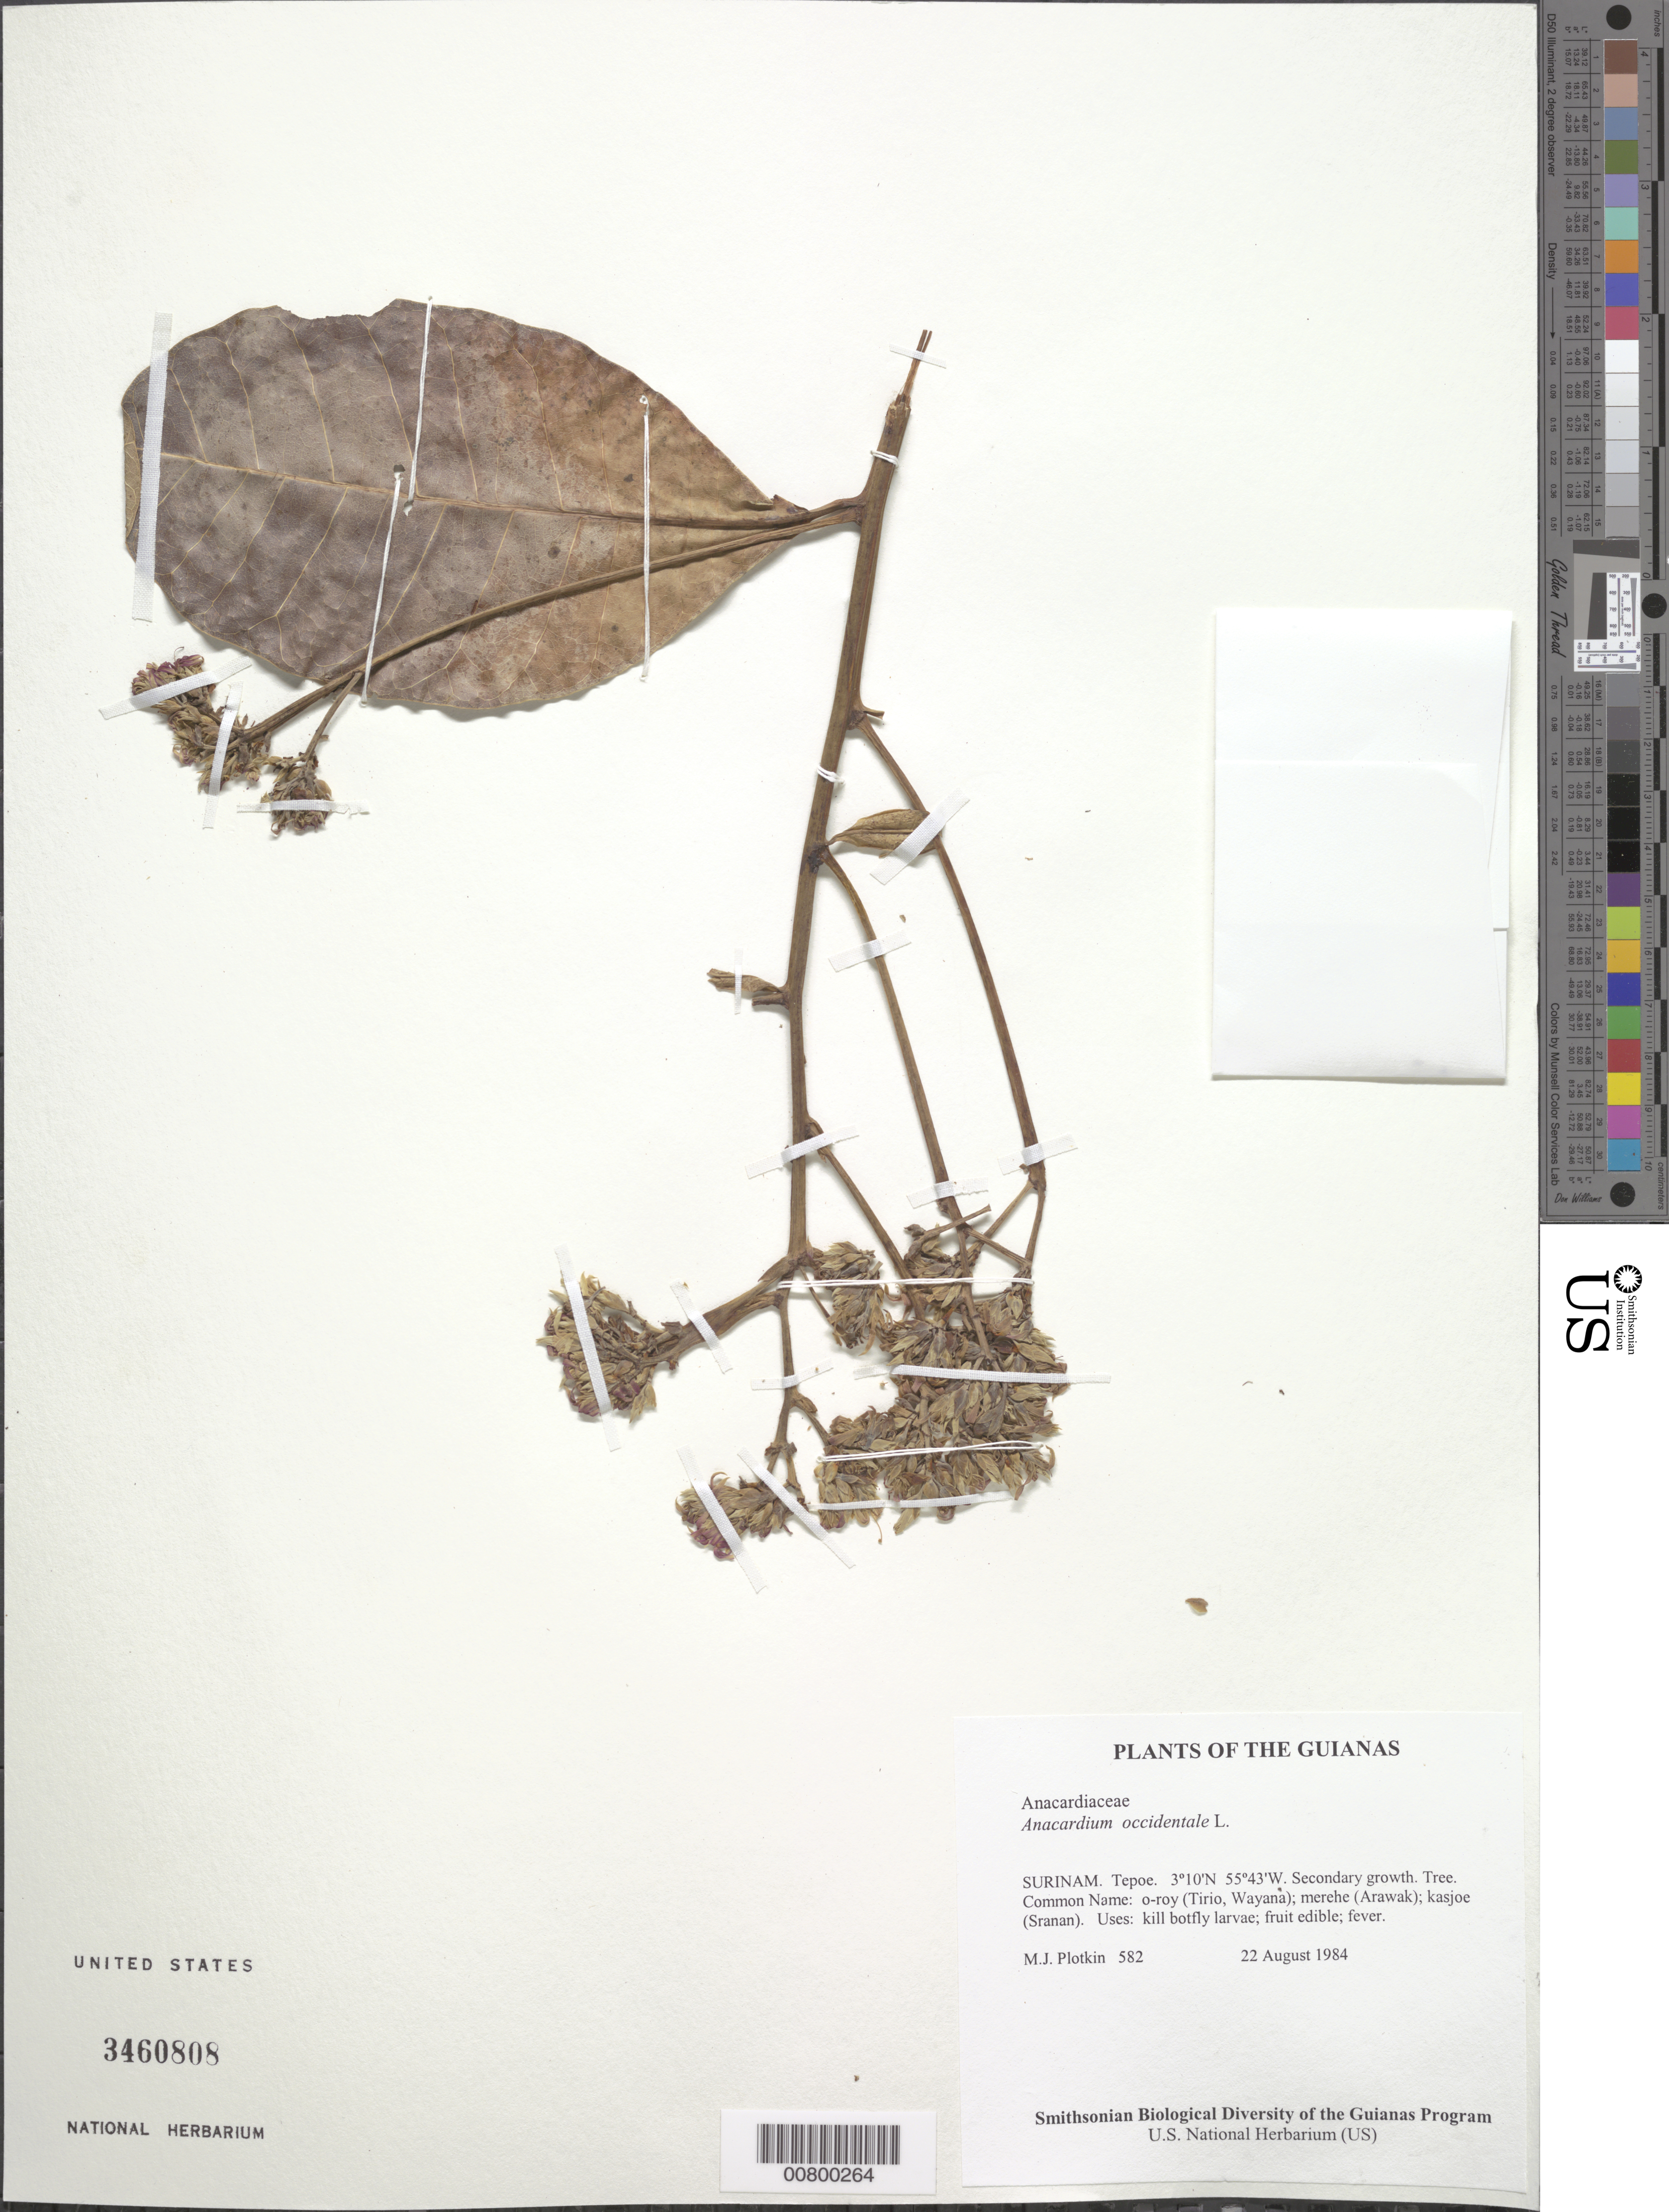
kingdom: Plantae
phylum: Tracheophyta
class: Magnoliopsida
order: Sapindales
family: Anacardiaceae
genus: Anacardium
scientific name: Anacardium occidentale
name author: L.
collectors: M. Plotkin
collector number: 582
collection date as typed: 22 Aug 1984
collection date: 1984-08-22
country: Suriname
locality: Tepoe.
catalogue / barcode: US 3460808